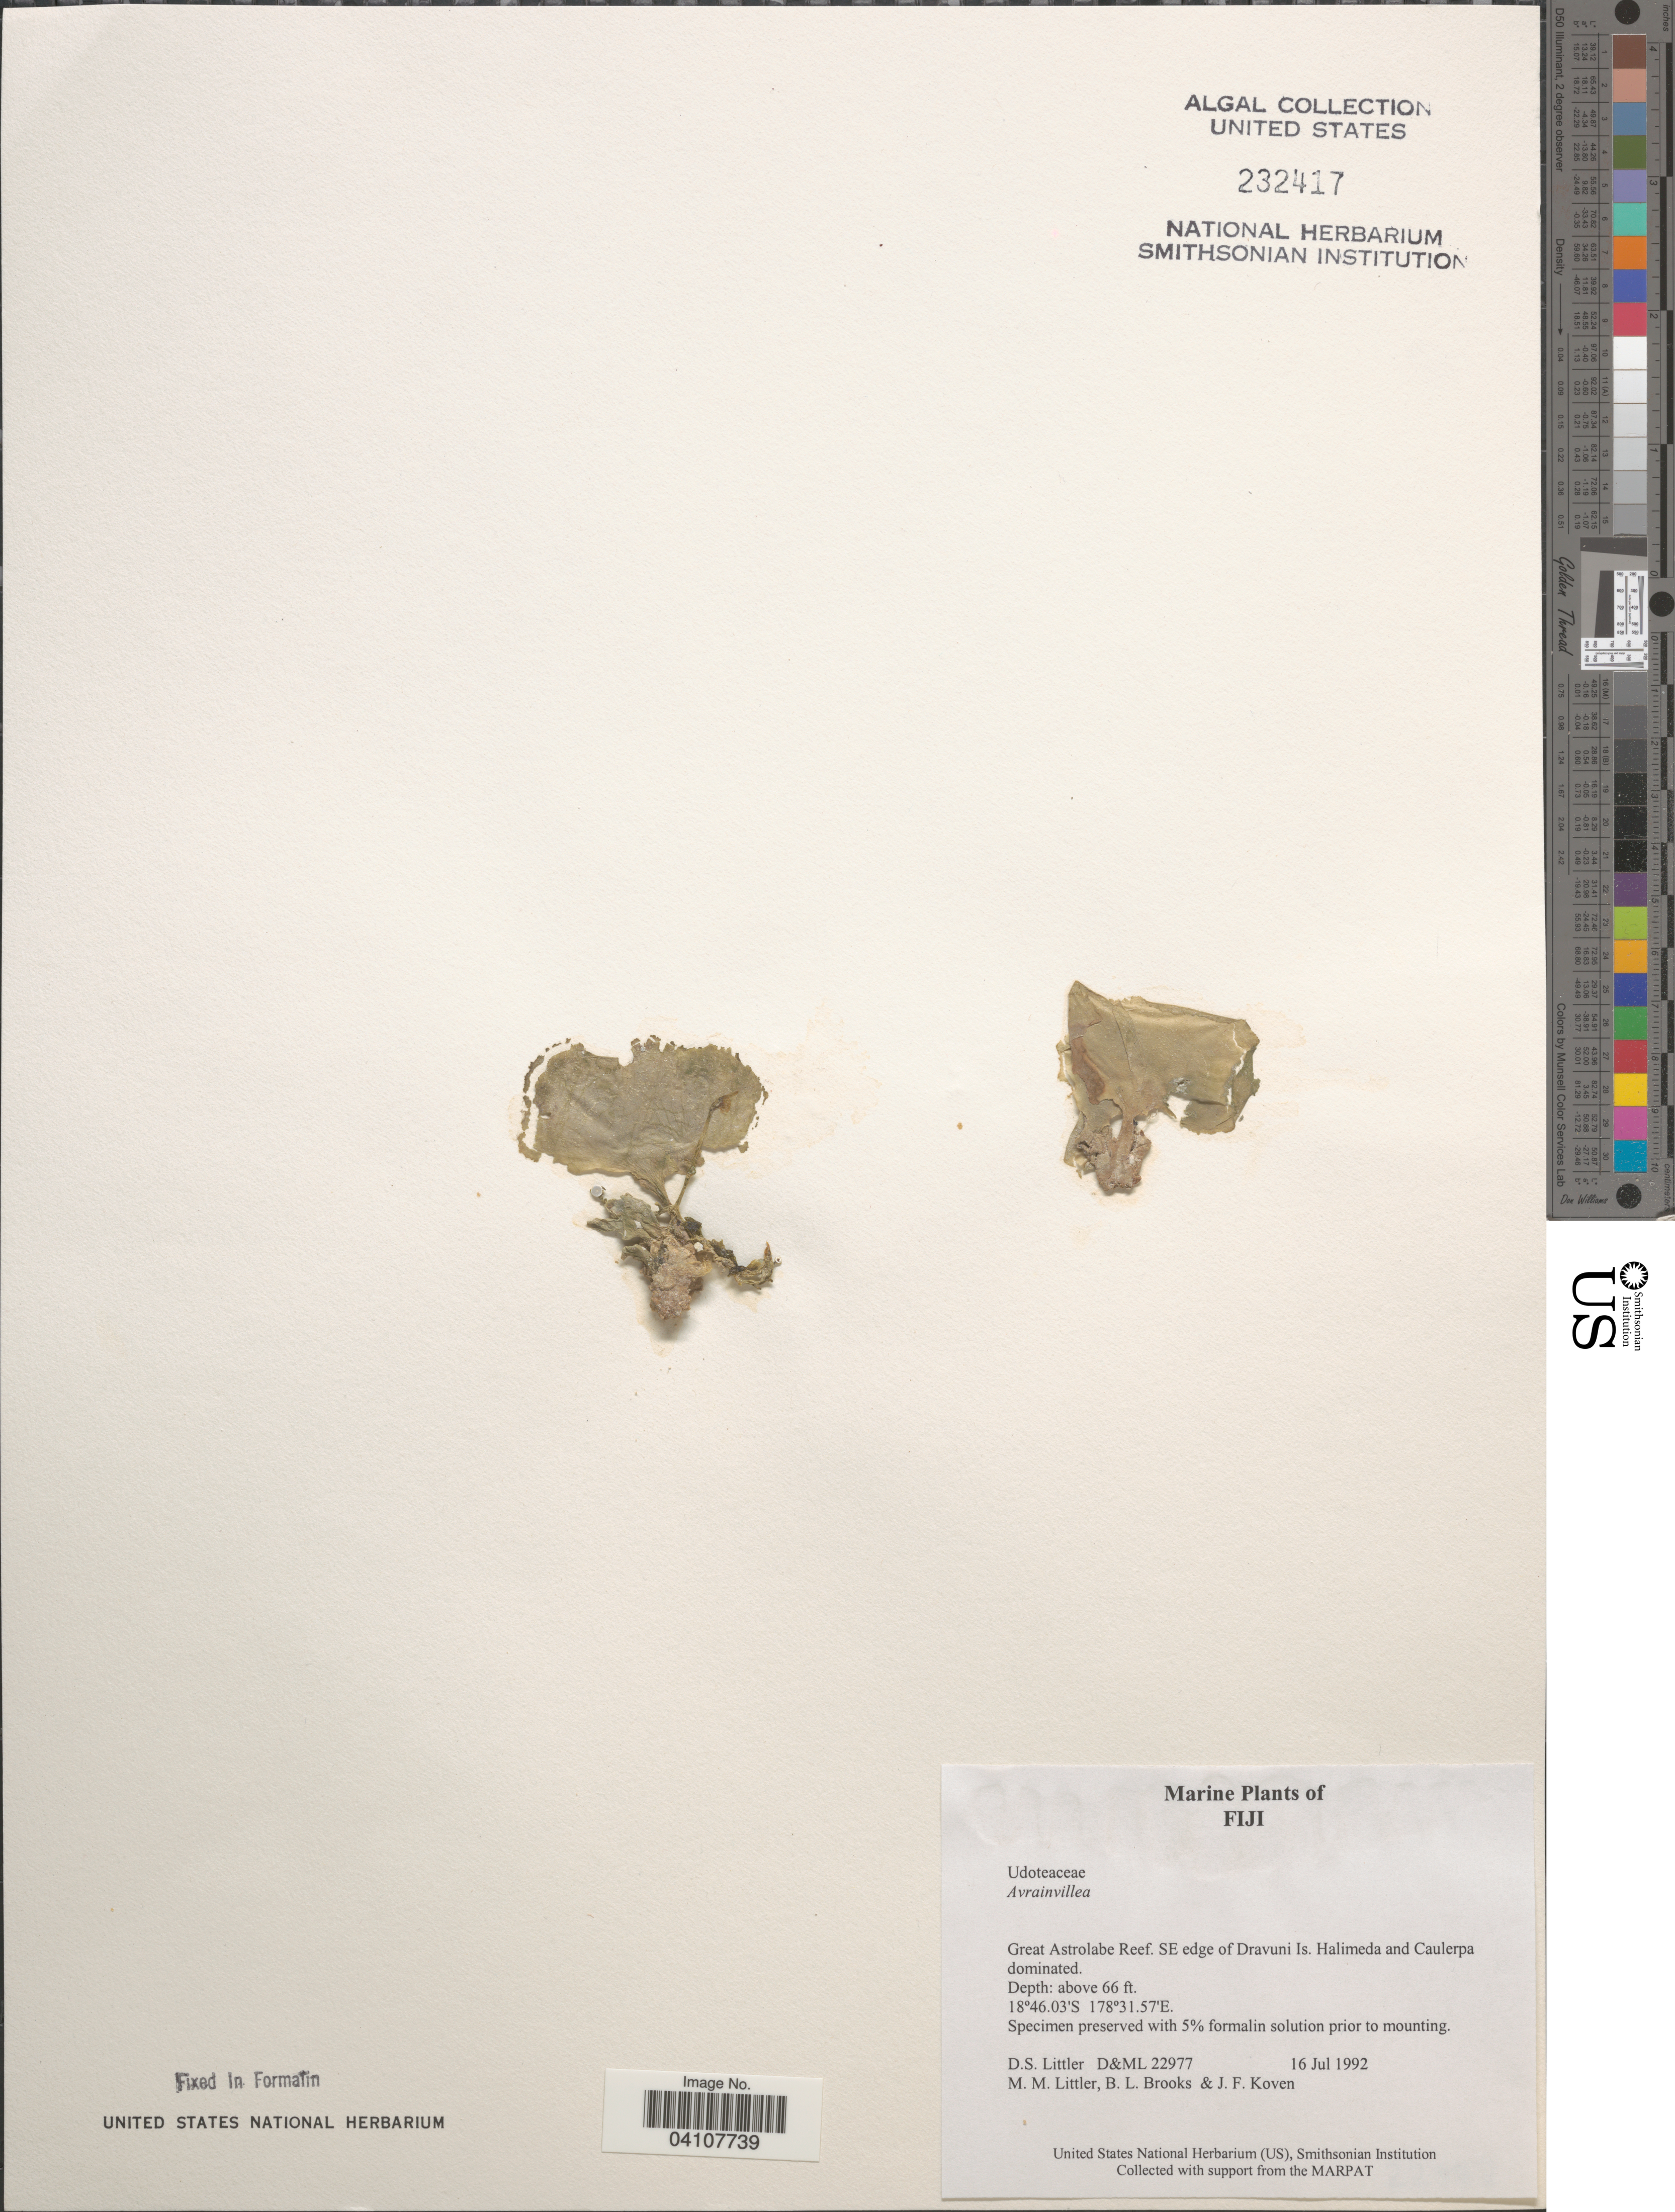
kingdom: Plantae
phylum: Chlorophyta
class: Ulvophyceae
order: Bryopsidales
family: Dichotomosiphonaceae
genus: Avrainvillea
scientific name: Avrainvillea sp.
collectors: D. S. Littler, B. Brooks & J. Koven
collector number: D&ML22977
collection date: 1992-07-16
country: Fiji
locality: Great Astrolabe Reef. SE edge of Dravuni Is.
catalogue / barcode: US 232417